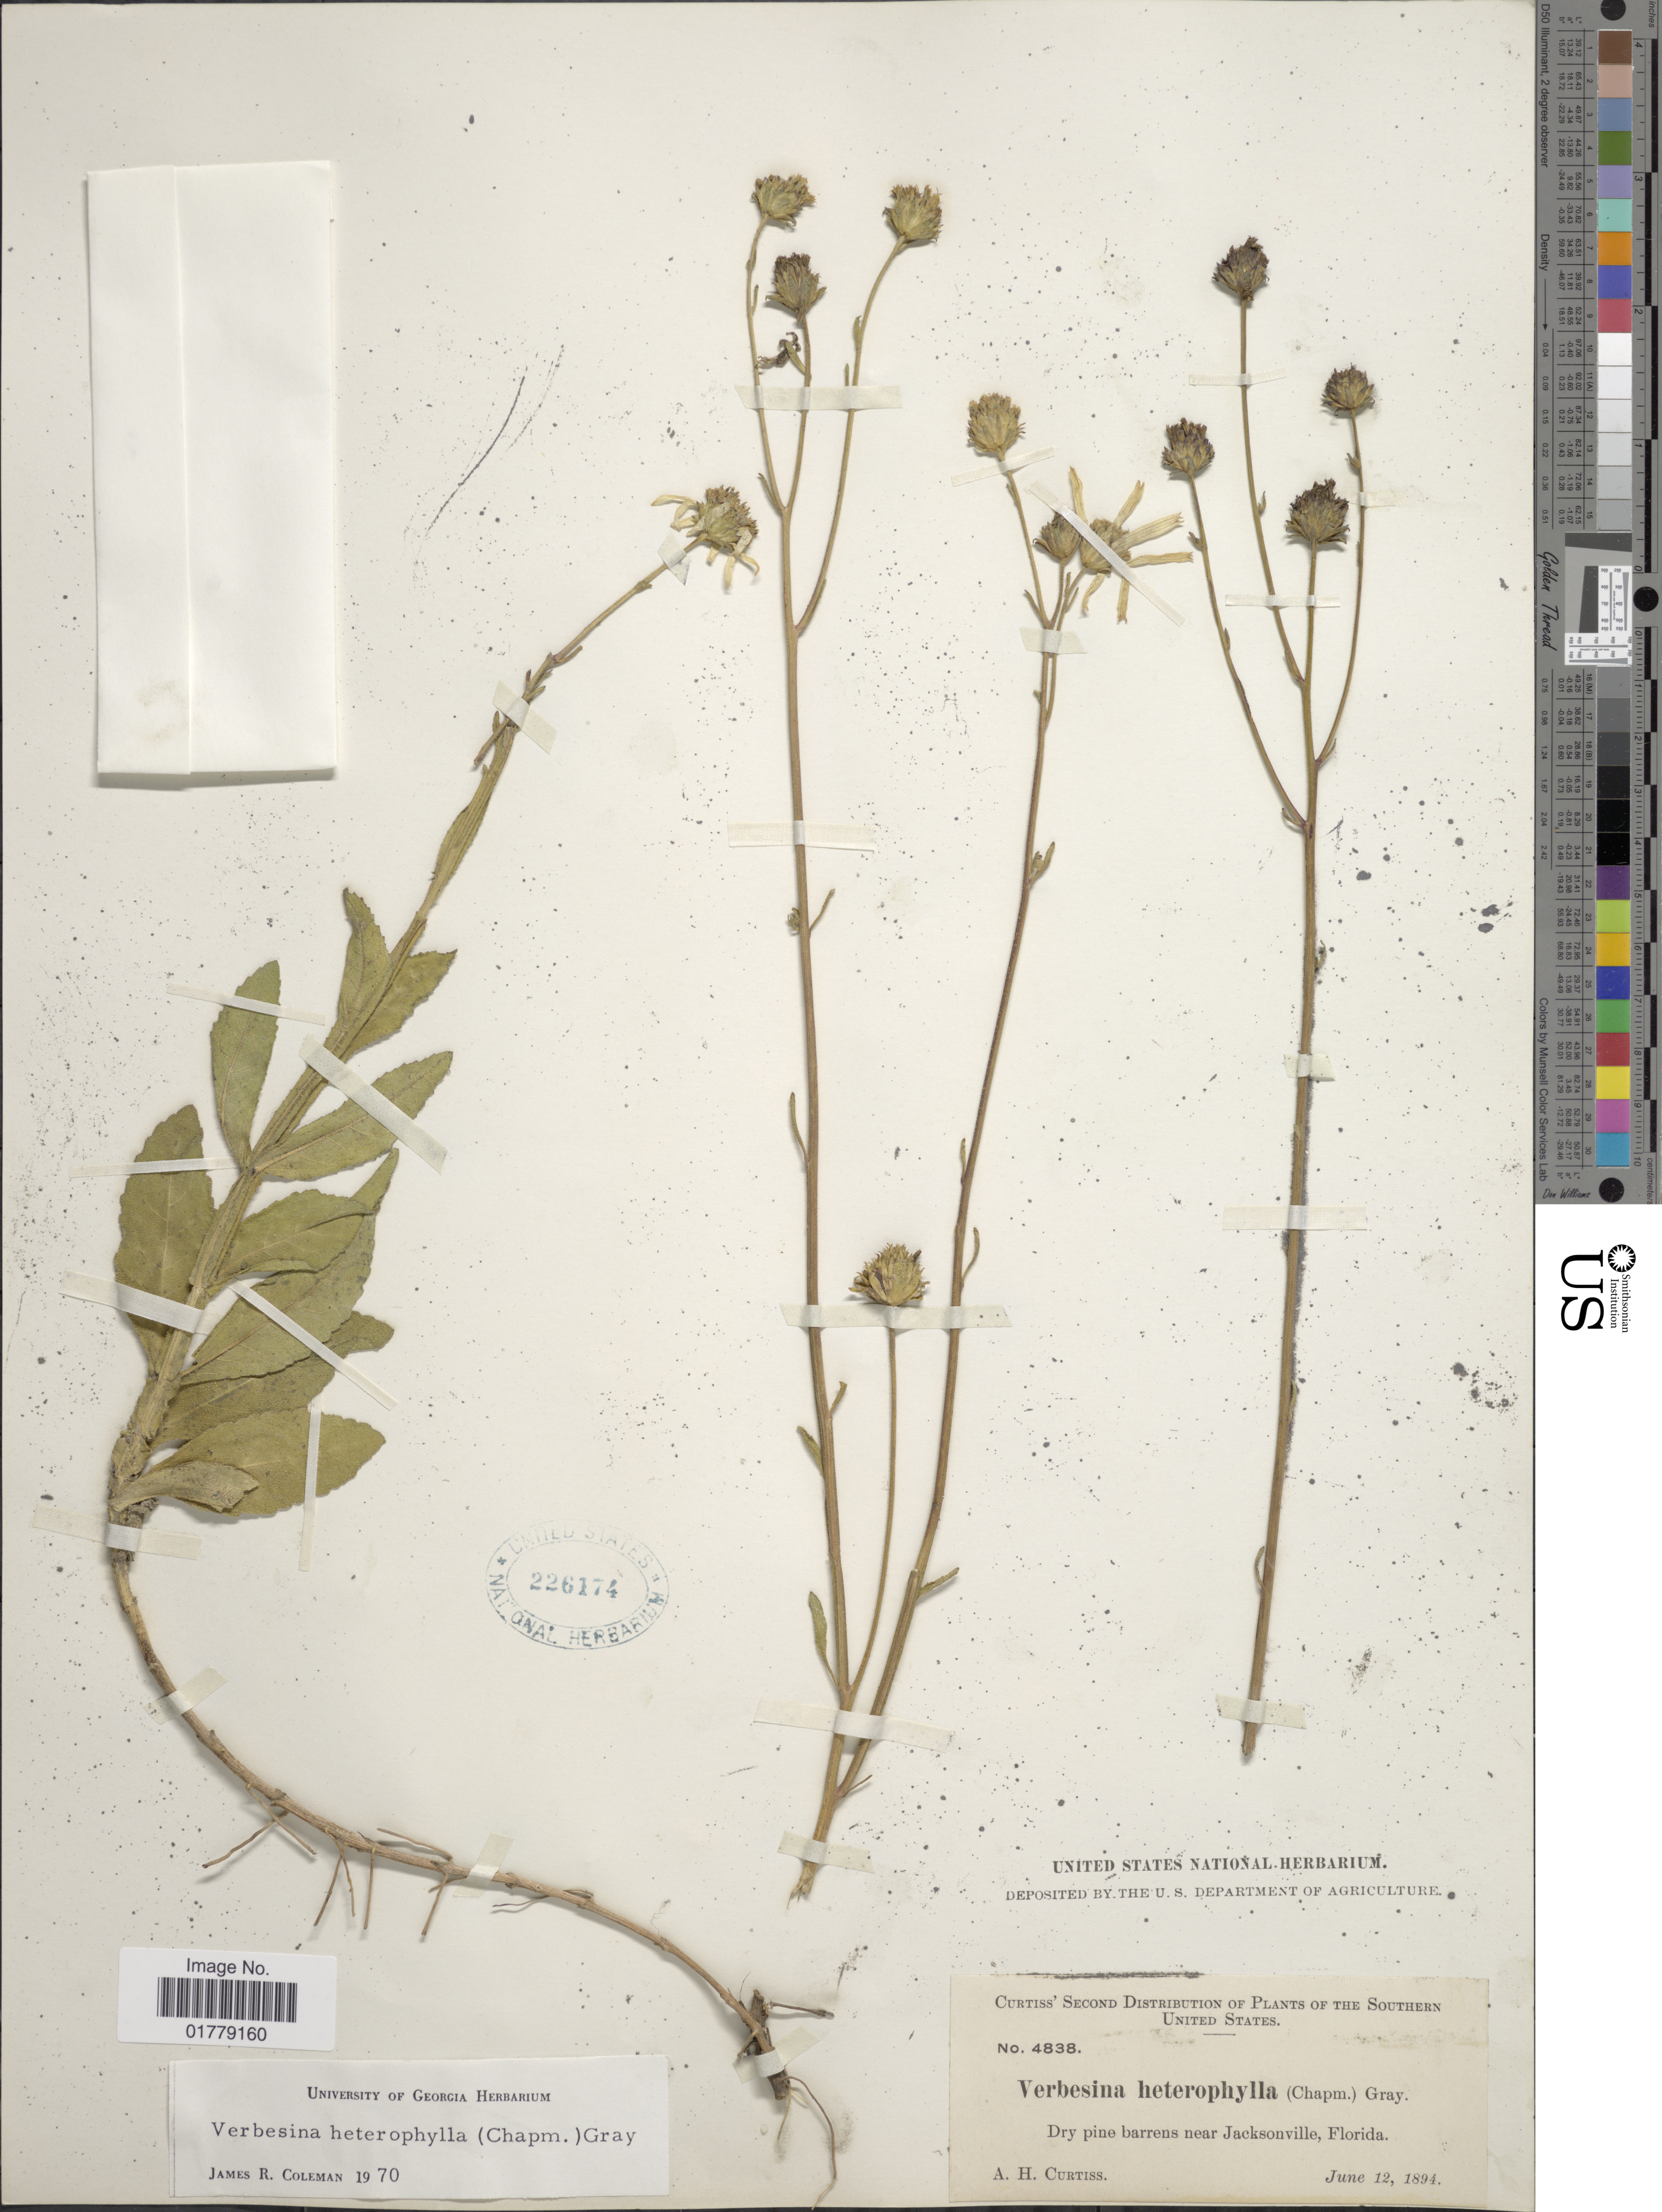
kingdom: Plantae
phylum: Tracheophyta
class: Magnoliopsida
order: Asterales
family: Asteraceae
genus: Verbesina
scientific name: Verbesina heterophylla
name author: A. Gray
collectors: A. H. Curtiss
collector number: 4838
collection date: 1894-06-12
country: United States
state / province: Florida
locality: Southern United States. Dry pine barrens near Jacksonville, Florida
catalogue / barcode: US 226174